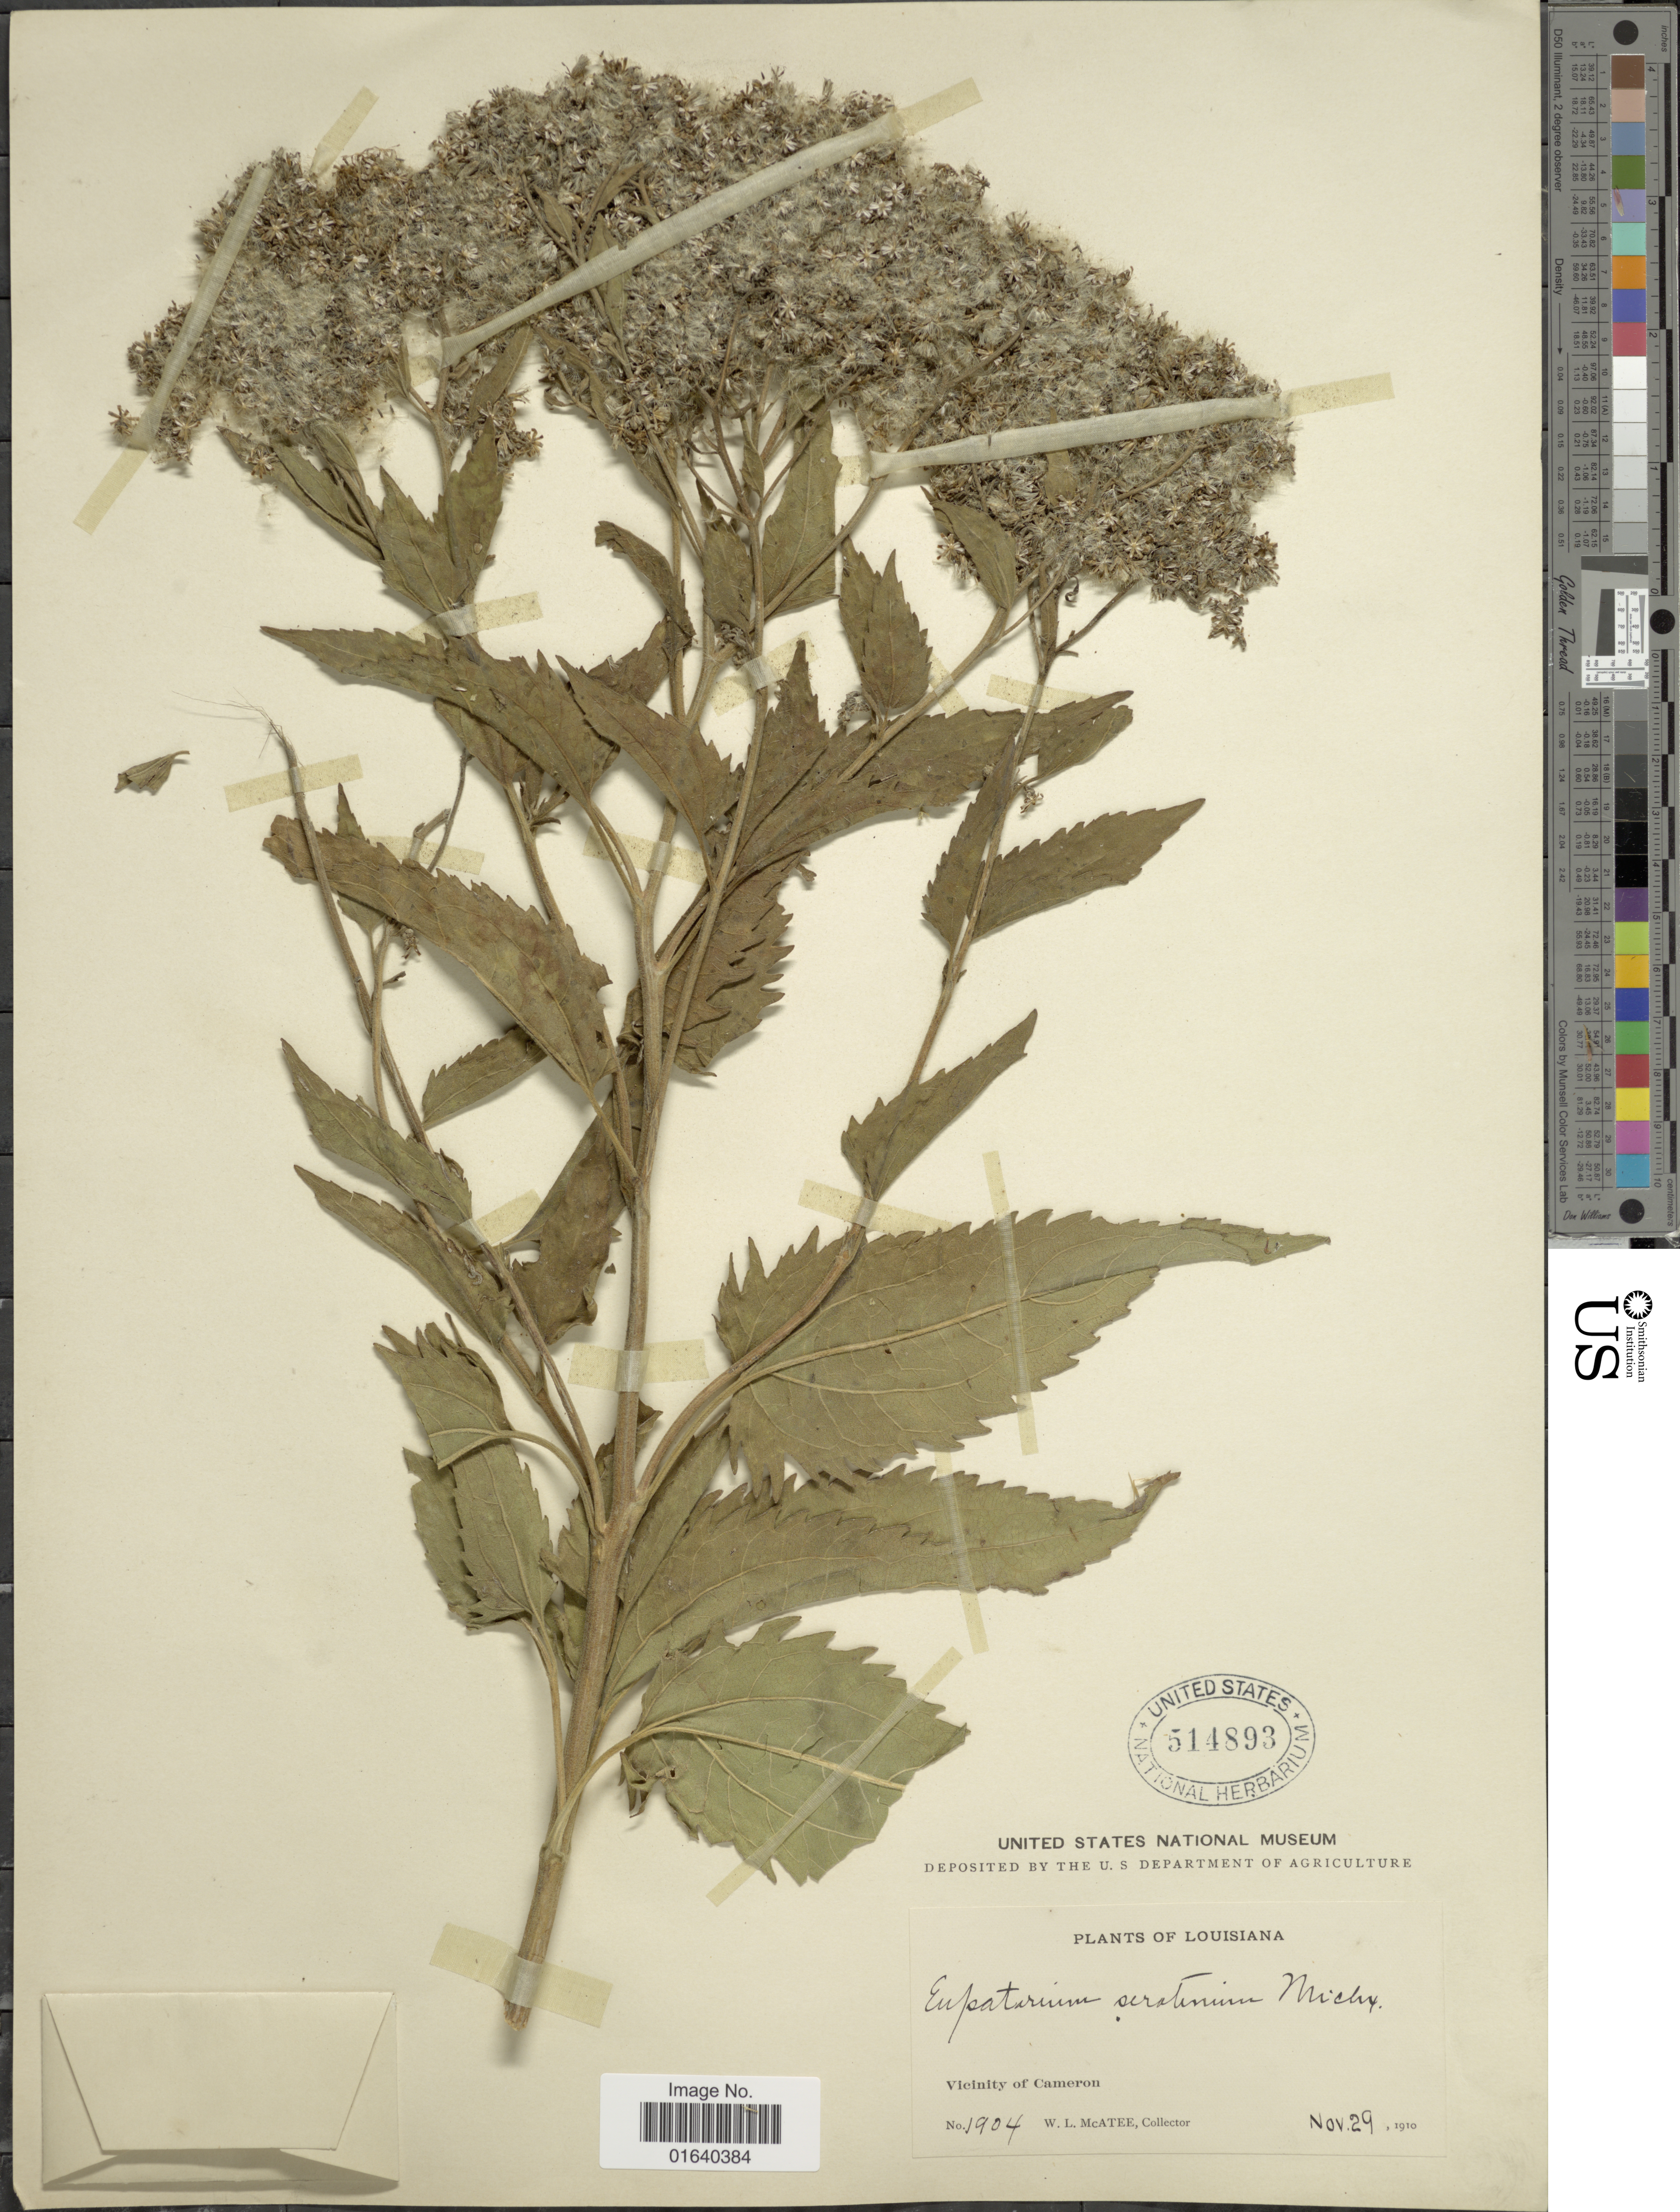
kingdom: Plantae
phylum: Tracheophyta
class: Magnoliopsida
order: Asterales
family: Asteraceae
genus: Eupatorium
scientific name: Eupatorium serotinum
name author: Michx.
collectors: W. McAtee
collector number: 1904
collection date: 1910-11-29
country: United States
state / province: Louisiana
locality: Vicinity of Cameron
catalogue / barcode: US 514893